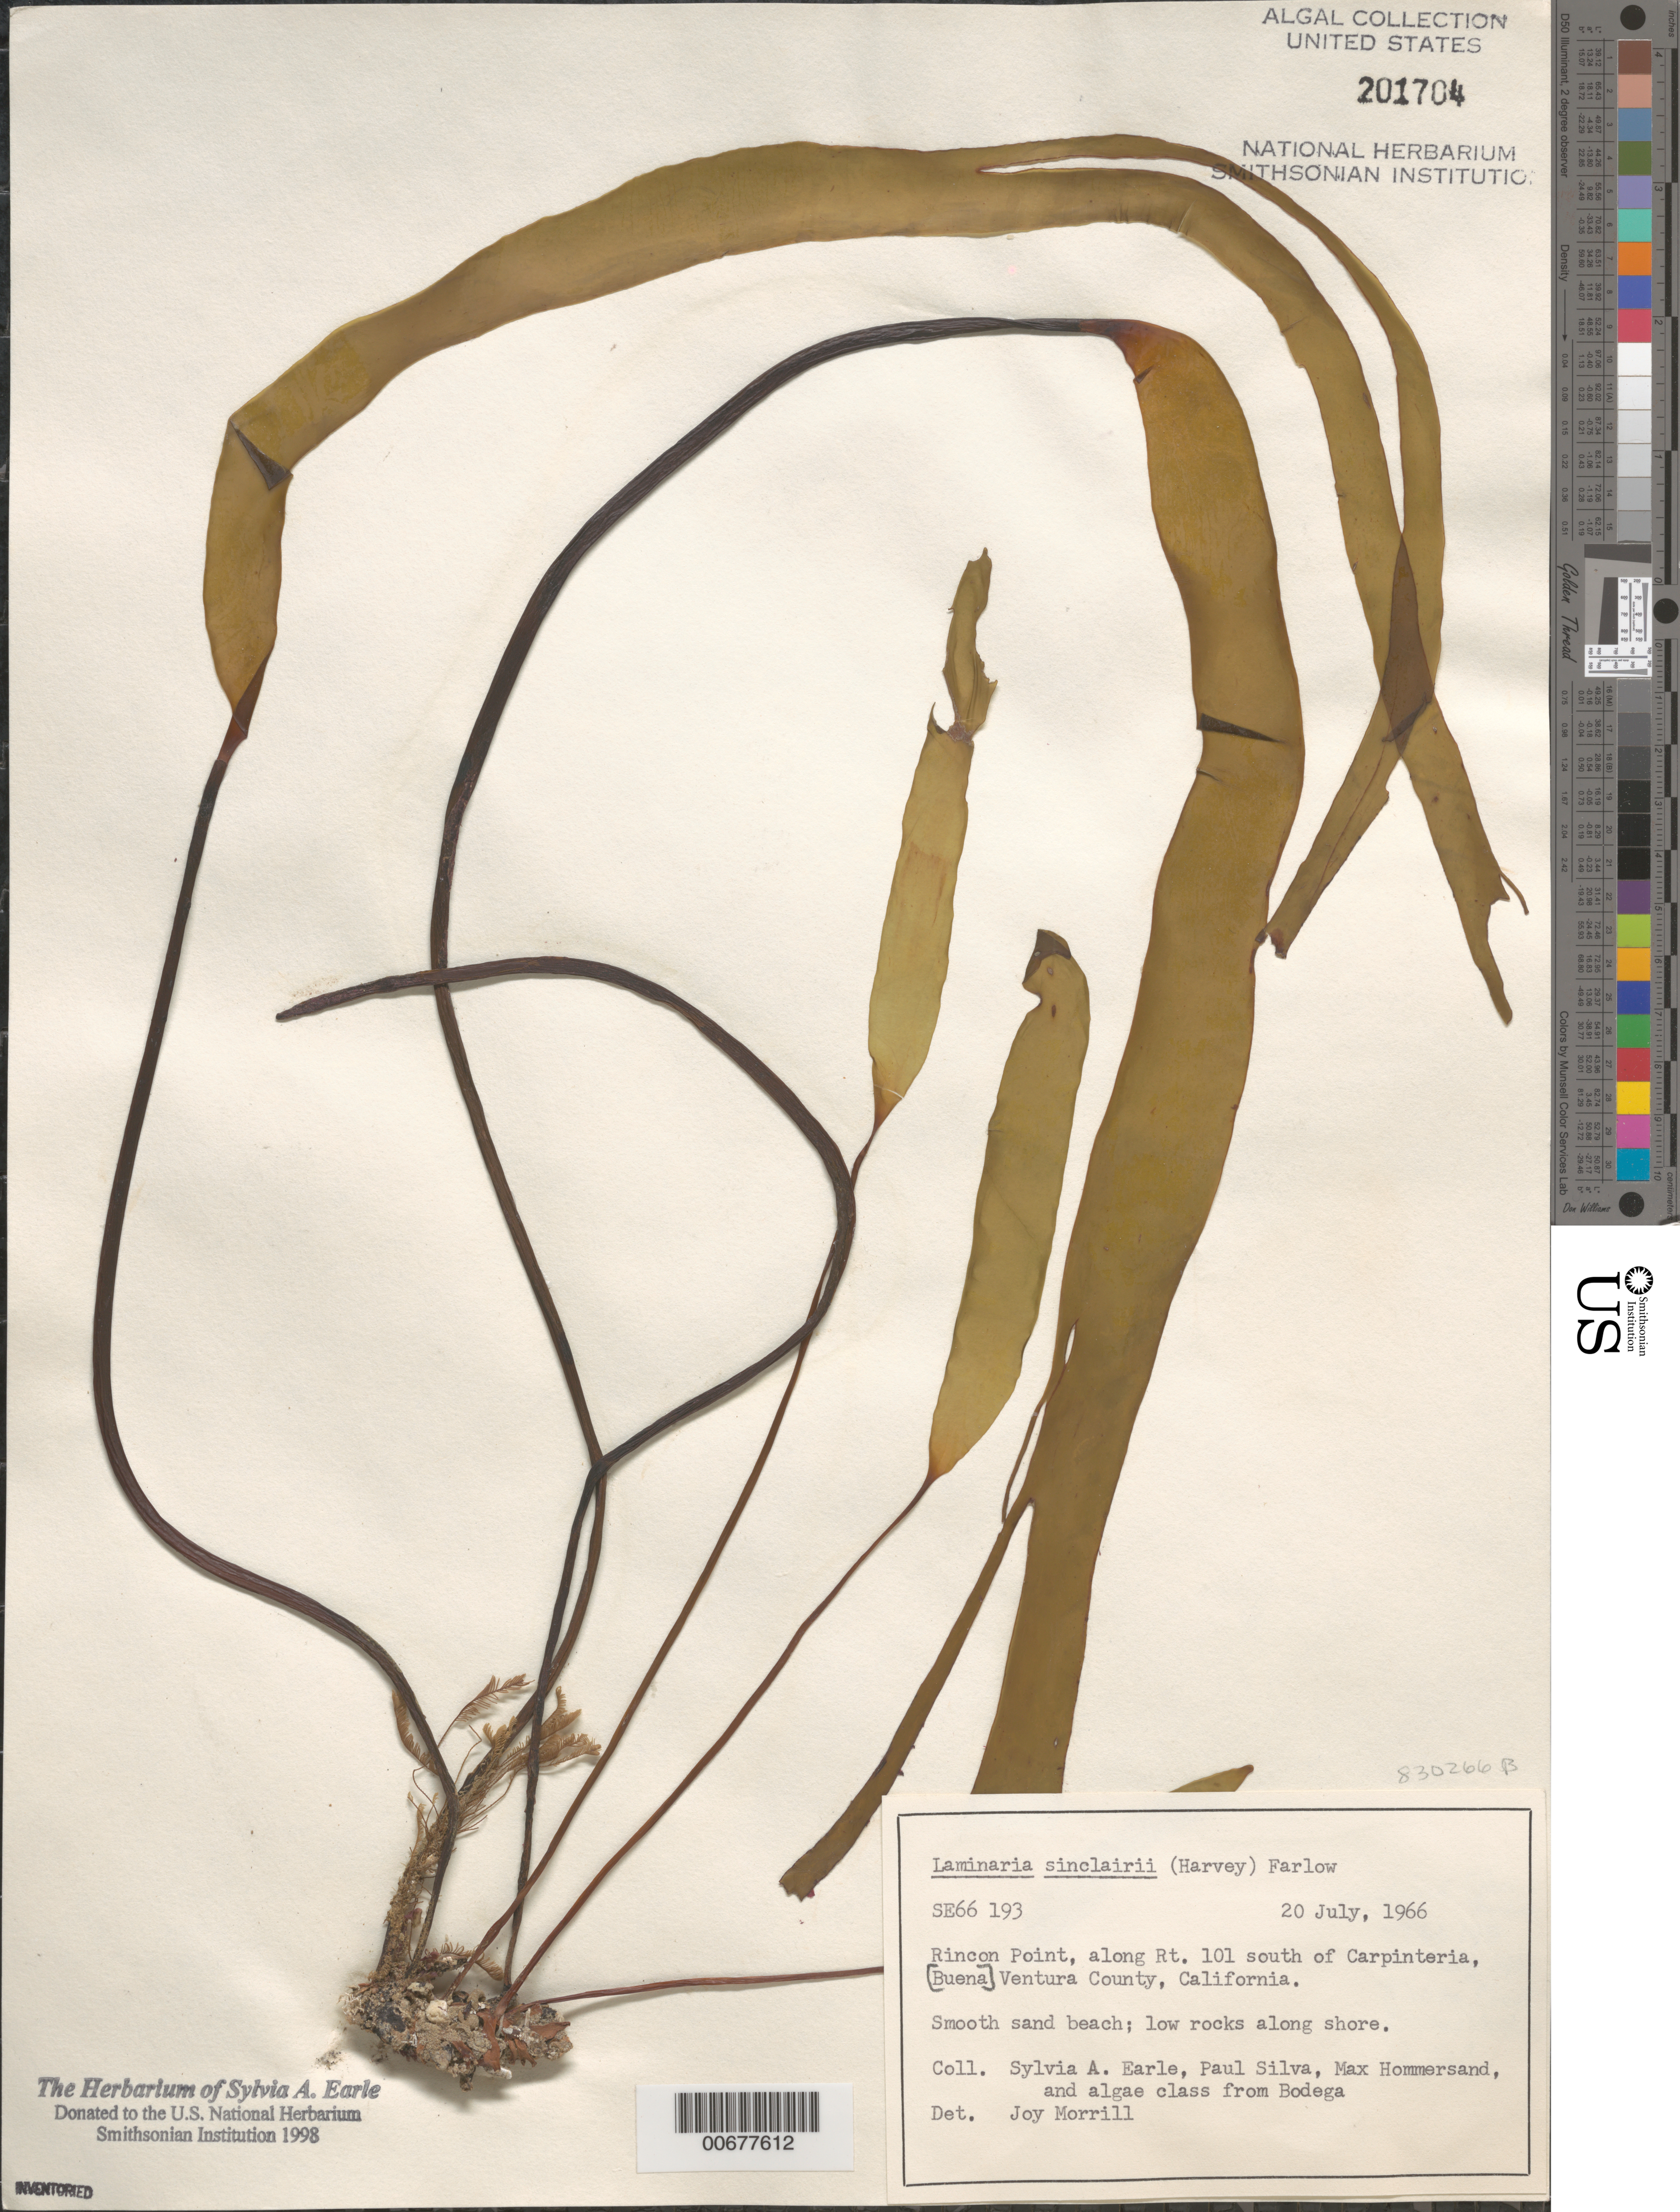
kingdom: Chromista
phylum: Ochrophyta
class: Phaeophyceae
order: Laminariales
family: Laminariaceae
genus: Laminaria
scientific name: Laminaria sinclairii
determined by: Morrill, J.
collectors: S. A. Earle, P. C. Silva, M. H. Hommersand & Bodega Algae Class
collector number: SE 66193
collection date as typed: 20 Jul 1966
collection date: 1966-07-20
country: United States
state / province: California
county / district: Ventura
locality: Rincon Point, Route 101 south of Carpinteria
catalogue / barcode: US 201704